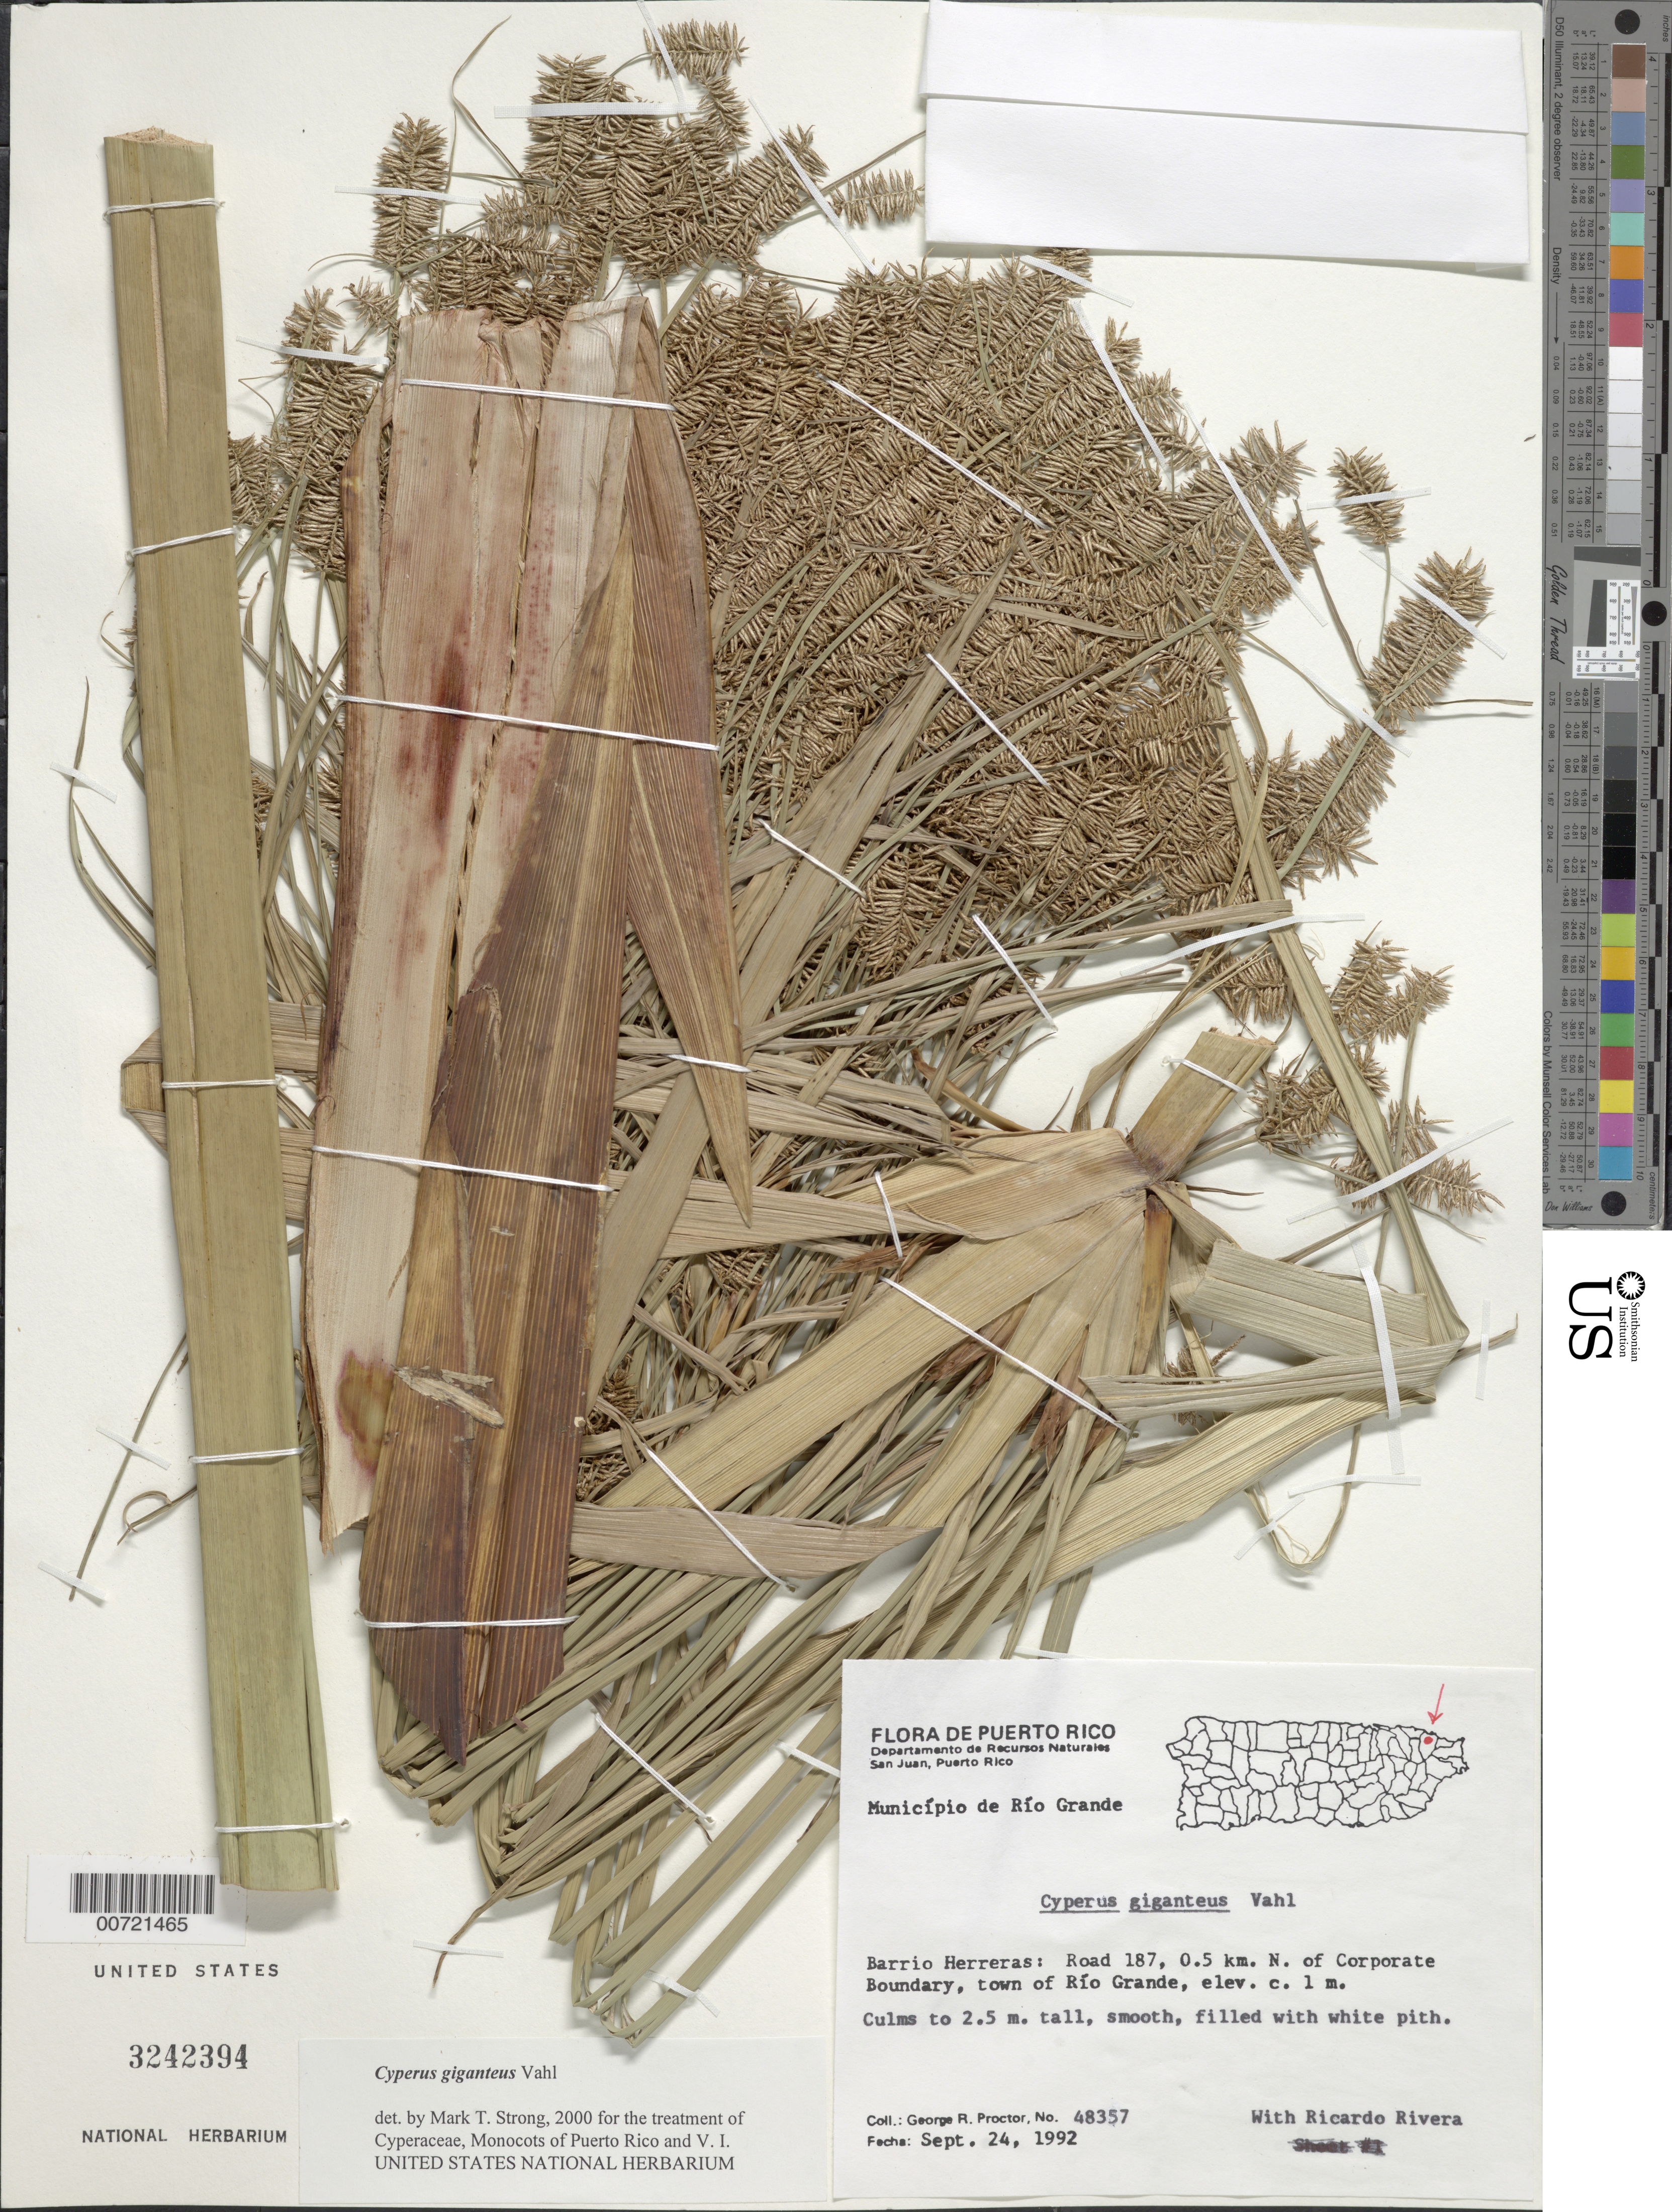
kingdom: Plantae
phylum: Tracheophyta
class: Liliopsida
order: Poales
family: Cyperaceae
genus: Cyperus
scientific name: Cyperus giganteus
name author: Vahl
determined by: Strong, M. T., (US), Smithsonian Institution - National Museum of Natural History (UNITED STATES)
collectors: G. R. Proctor & R. Rivera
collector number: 48357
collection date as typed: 24 Sep 1992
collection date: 1992-09-24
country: Puerto Rico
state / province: Río Grande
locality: Río Grande: Barrio Herreras, Rd. 187, 0.5 km N of Corporate Boundary, town of Río Grande.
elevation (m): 1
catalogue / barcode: US 3242394